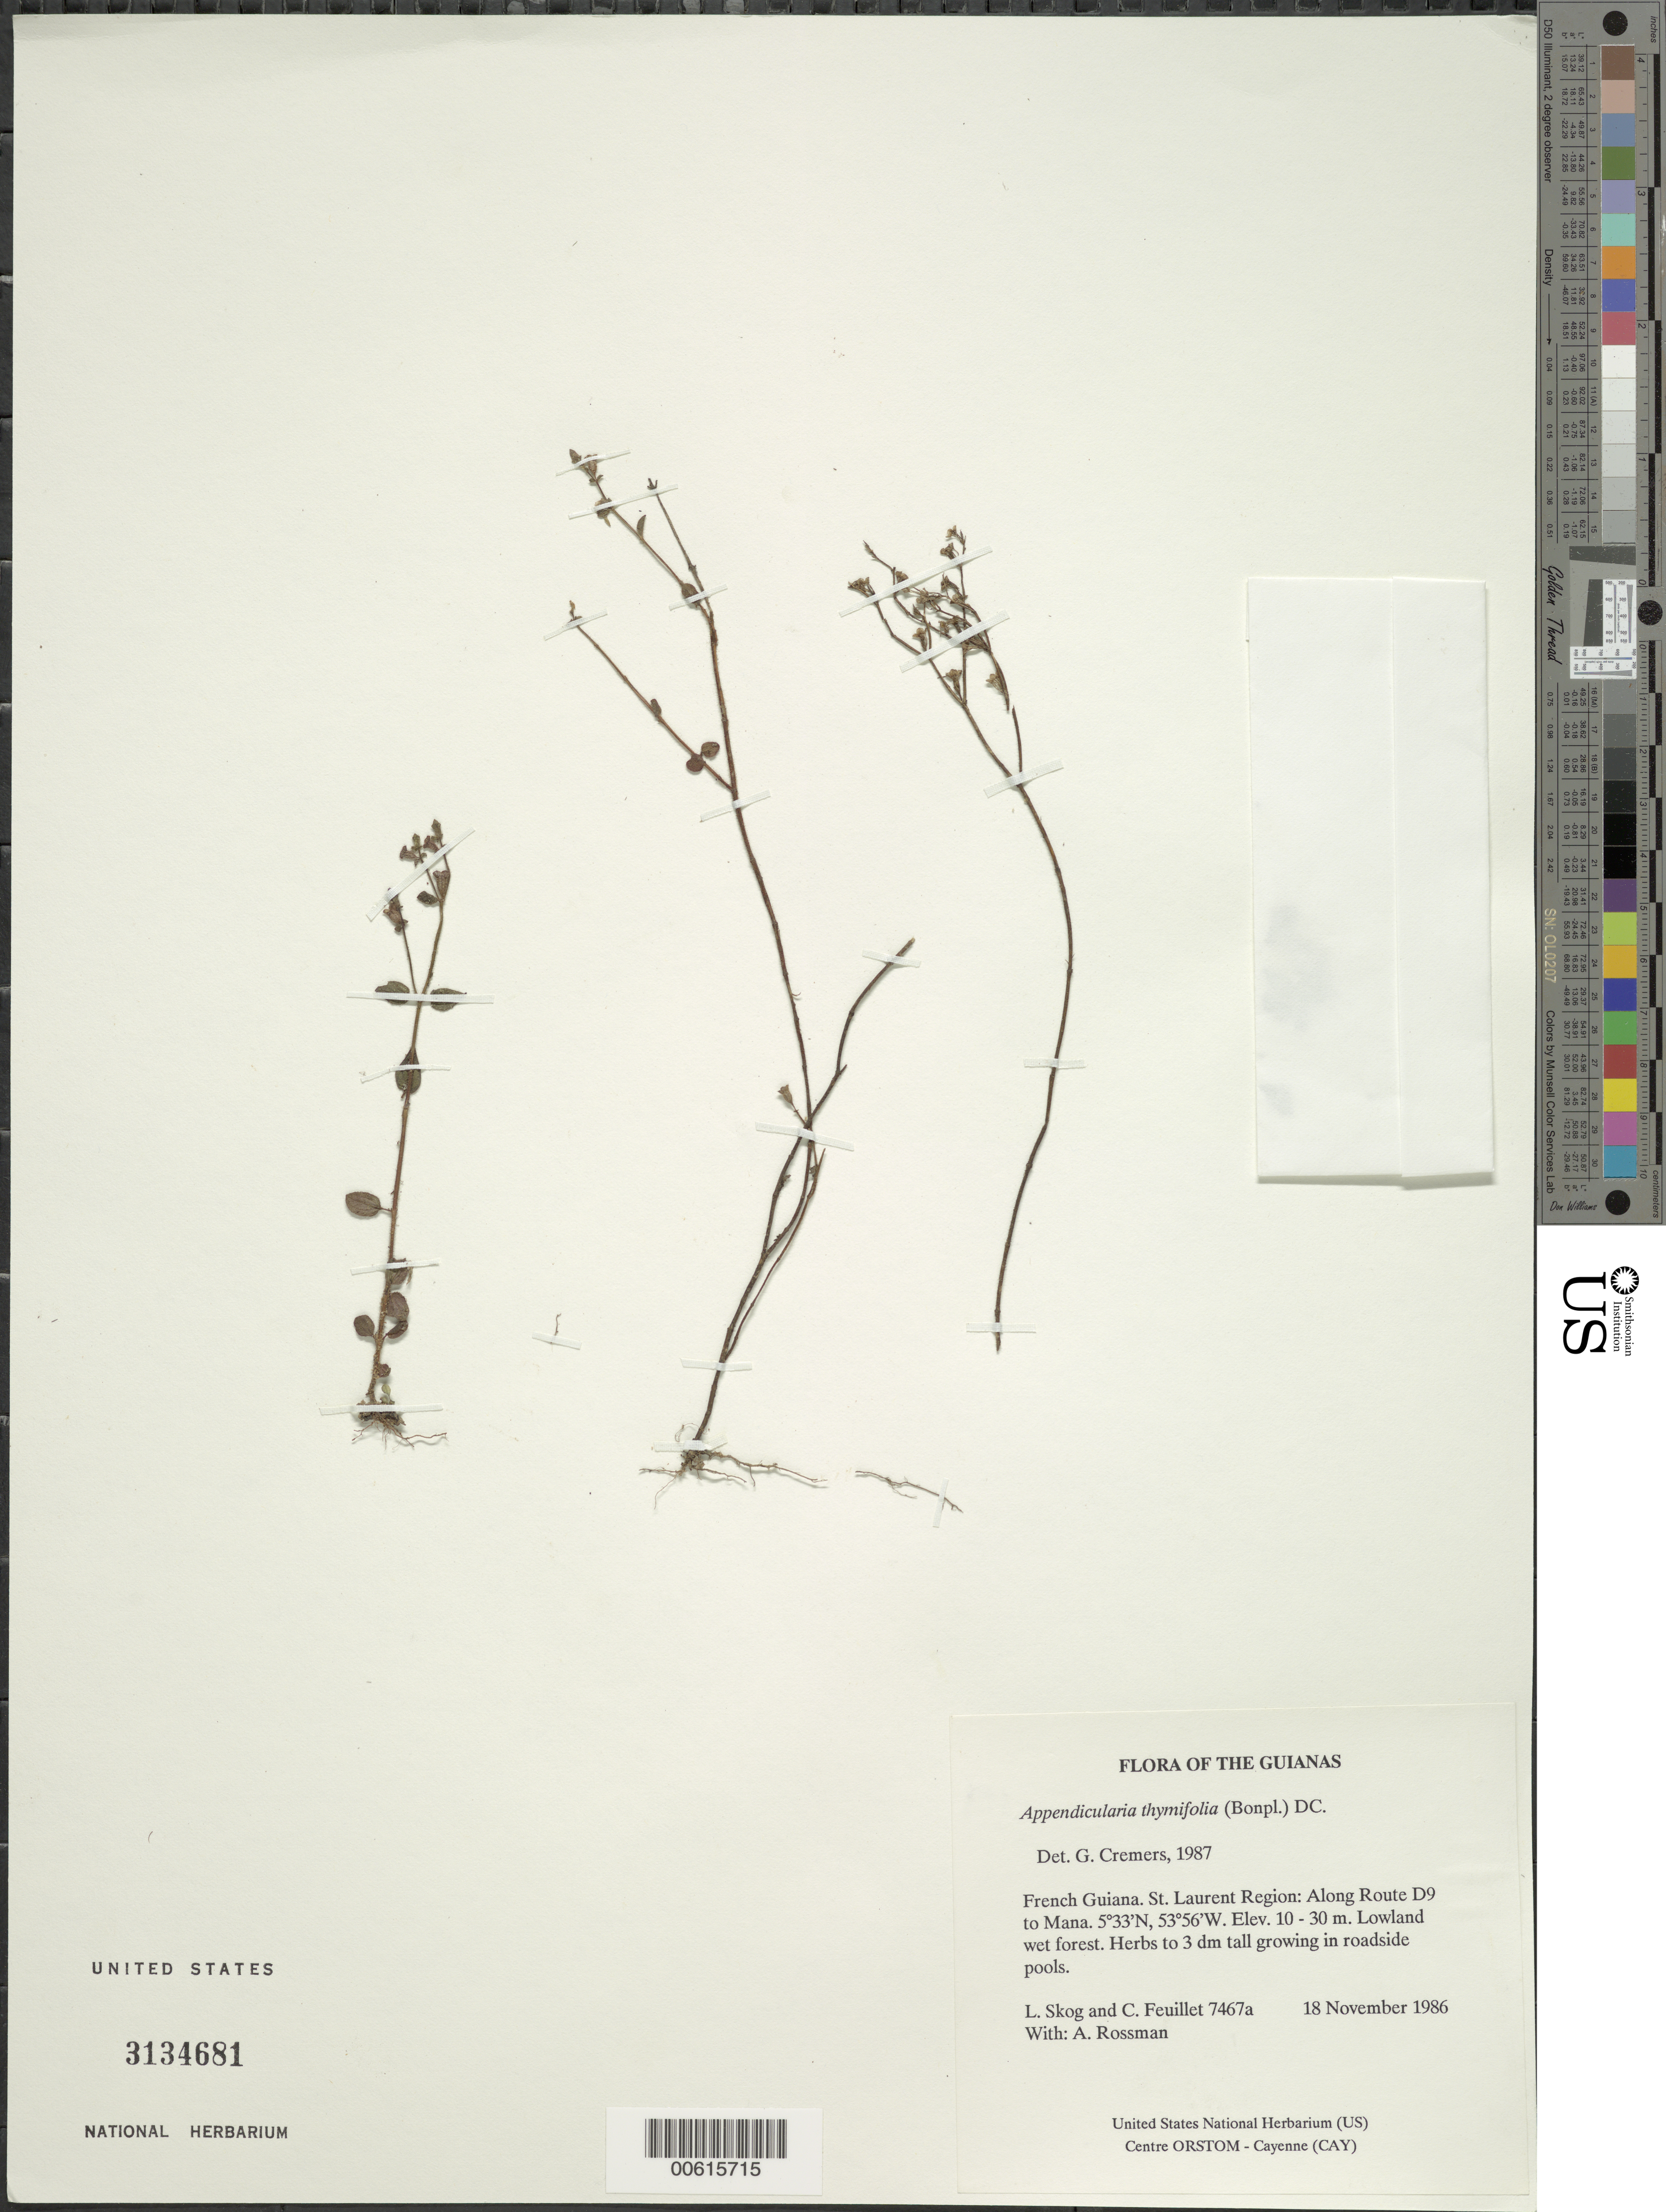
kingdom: Plantae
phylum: Tracheophyta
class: Magnoliopsida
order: Myrtales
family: Melastomataceae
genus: Appendicularia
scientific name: Appendicularia thymifolia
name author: (Bonpl.) DC.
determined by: Cremers, Georges A.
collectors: L. E. Skog, C. Feuillet & A. Rossman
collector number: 7467 a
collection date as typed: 18 November 1986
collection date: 1986-11-18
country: French Guiana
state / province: Saint-Laurent-du-Maroni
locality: Along Route D9 to Mana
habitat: Lowland wet forest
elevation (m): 10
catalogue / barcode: US 3134681